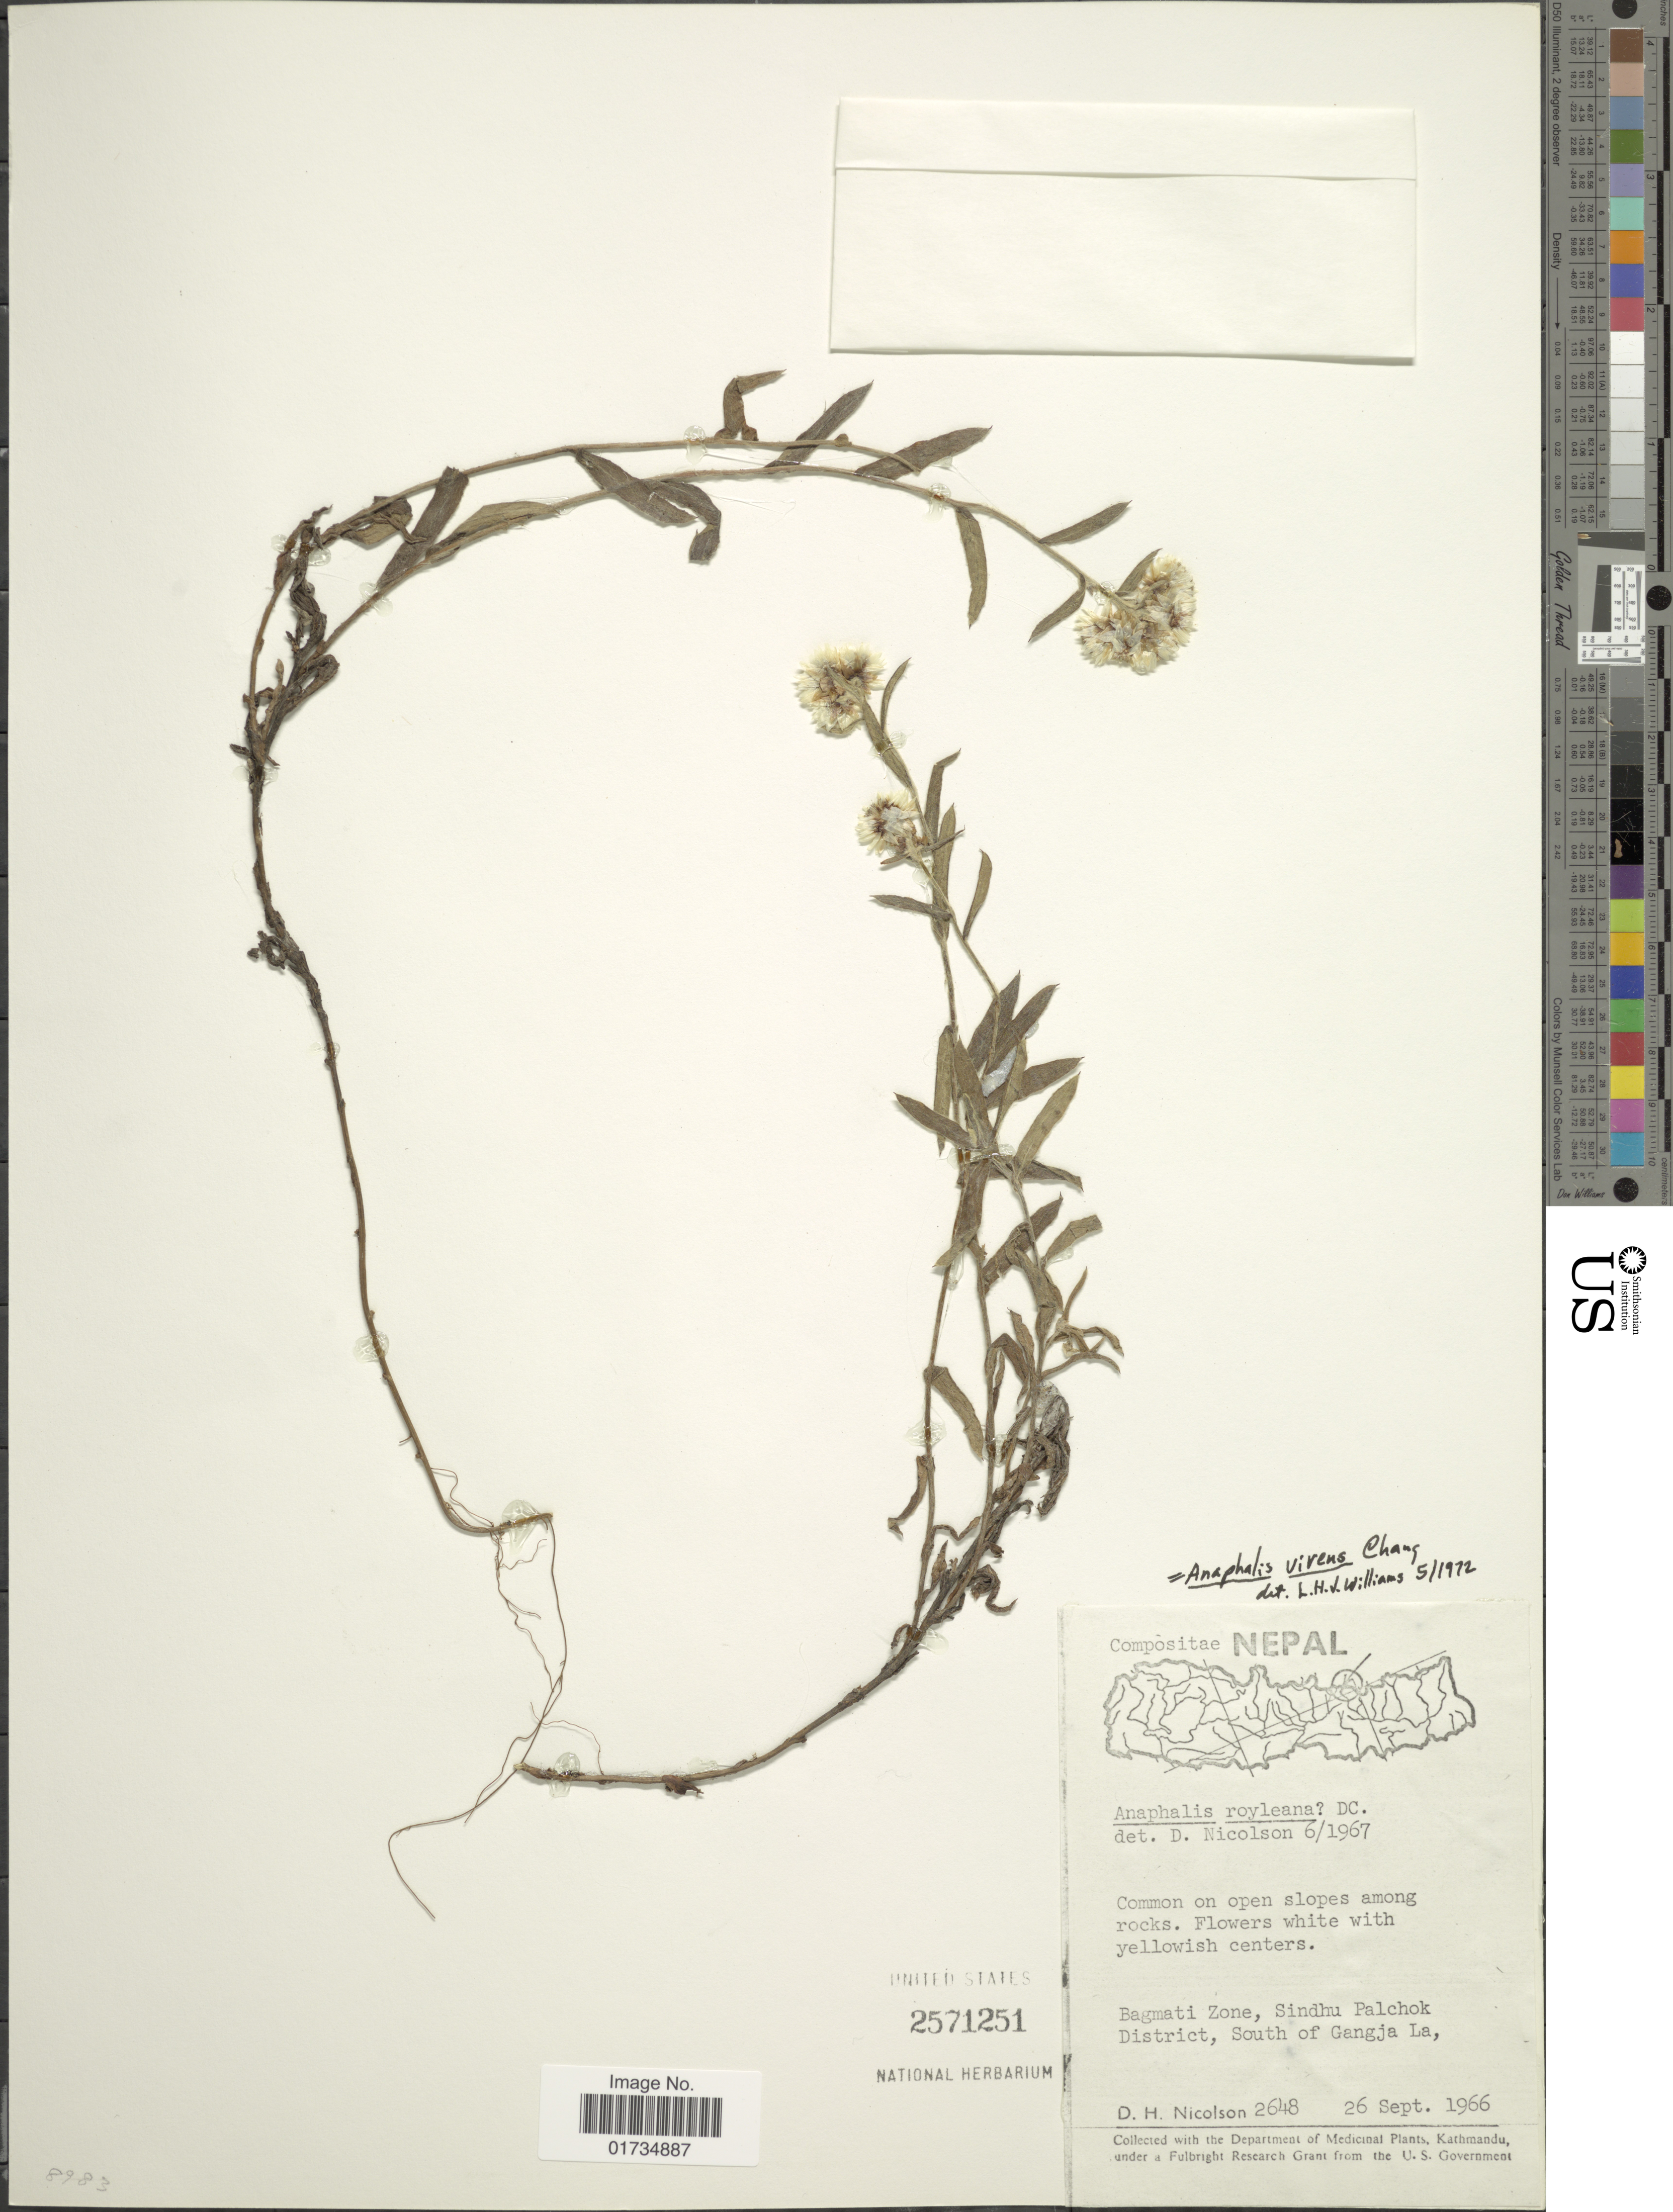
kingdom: Plantae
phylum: Tracheophyta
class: Magnoliopsida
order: Asterales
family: Asteraceae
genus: Anaphalis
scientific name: Anaphalis royleana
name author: DC.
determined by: Chen, Y. S.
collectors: D. H. Nicolson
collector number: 2648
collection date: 1966-09-26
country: Nepal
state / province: Bagmati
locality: Bagmati Zone, Sindhu Palchok District, South of Gangja La,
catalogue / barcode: US 2571251